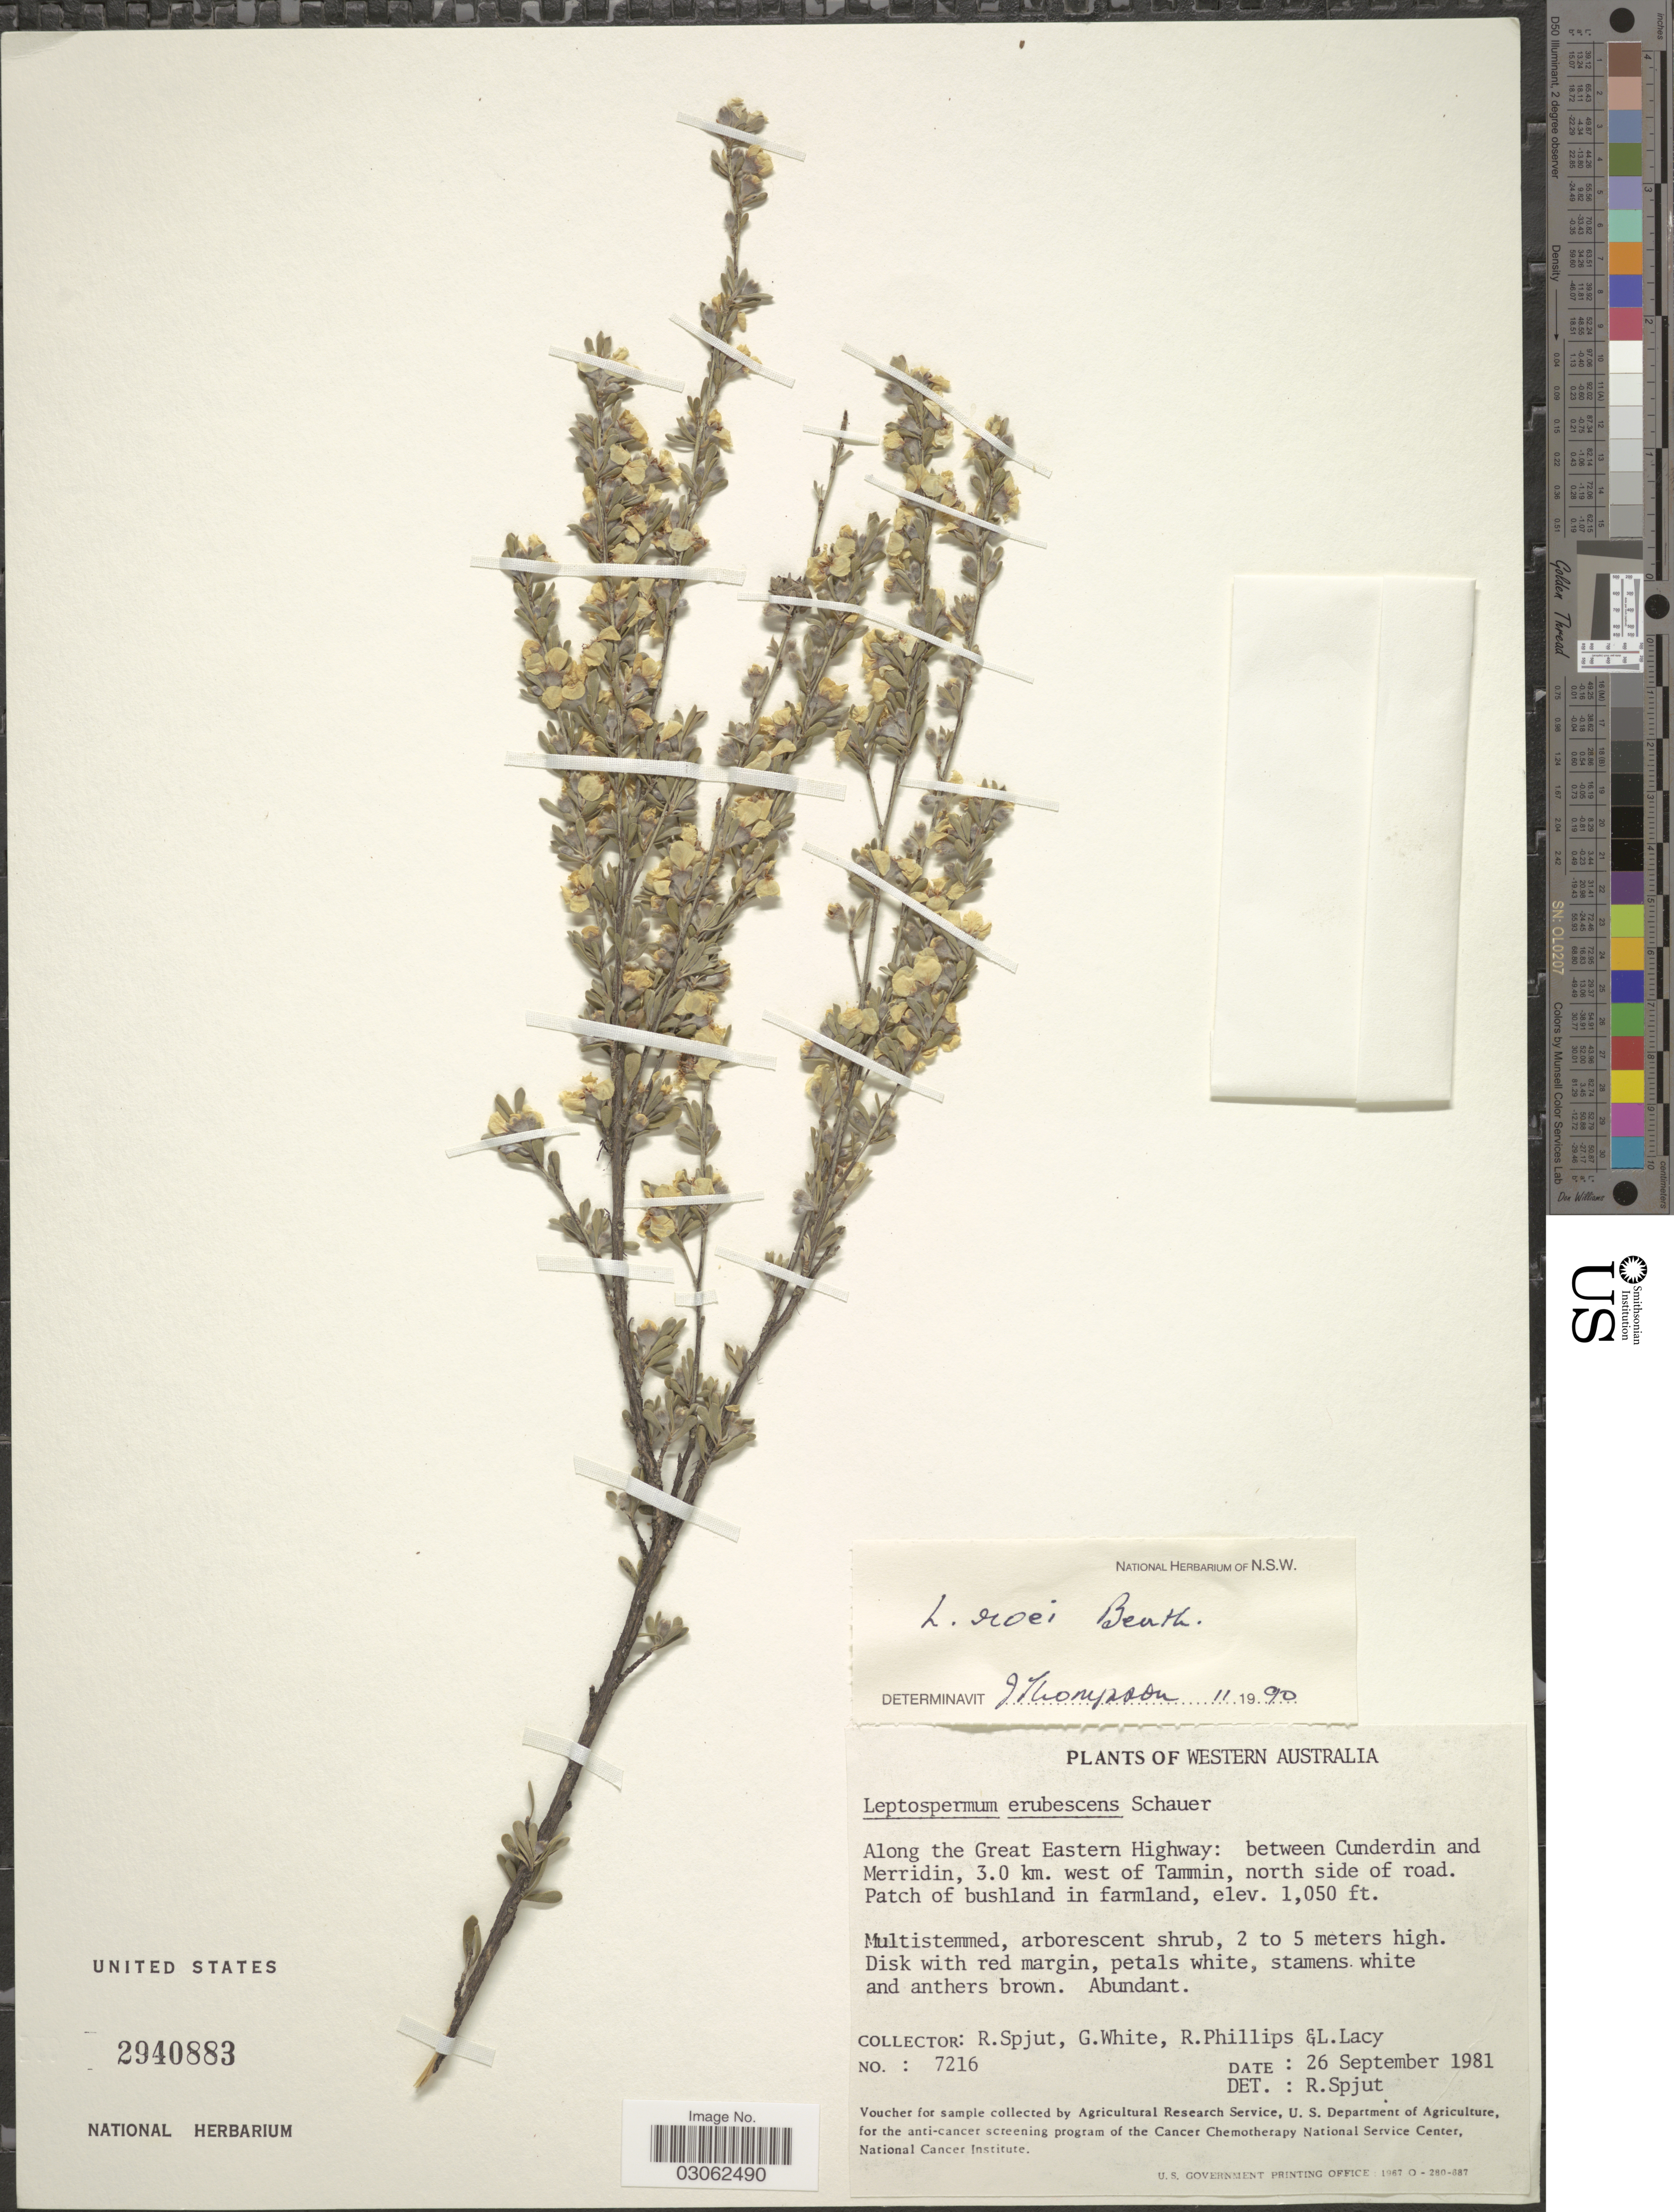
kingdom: Plantae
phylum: Tracheophyta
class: Magnoliopsida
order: Myrtales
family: Myrtaceae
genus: Leptospermopsis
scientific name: Leptospermopsis roei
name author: (Benth.) P.G. Wilson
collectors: R. Spjut, G. White, R. Phillips & L. Lacy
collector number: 7216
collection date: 1981-09-26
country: Australia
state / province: Western Australia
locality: Along the Great Eastern Highway: between Cunderdin and Merridin, 3.0 km. west of Tammin, north side of road.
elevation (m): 320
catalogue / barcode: US 2940883